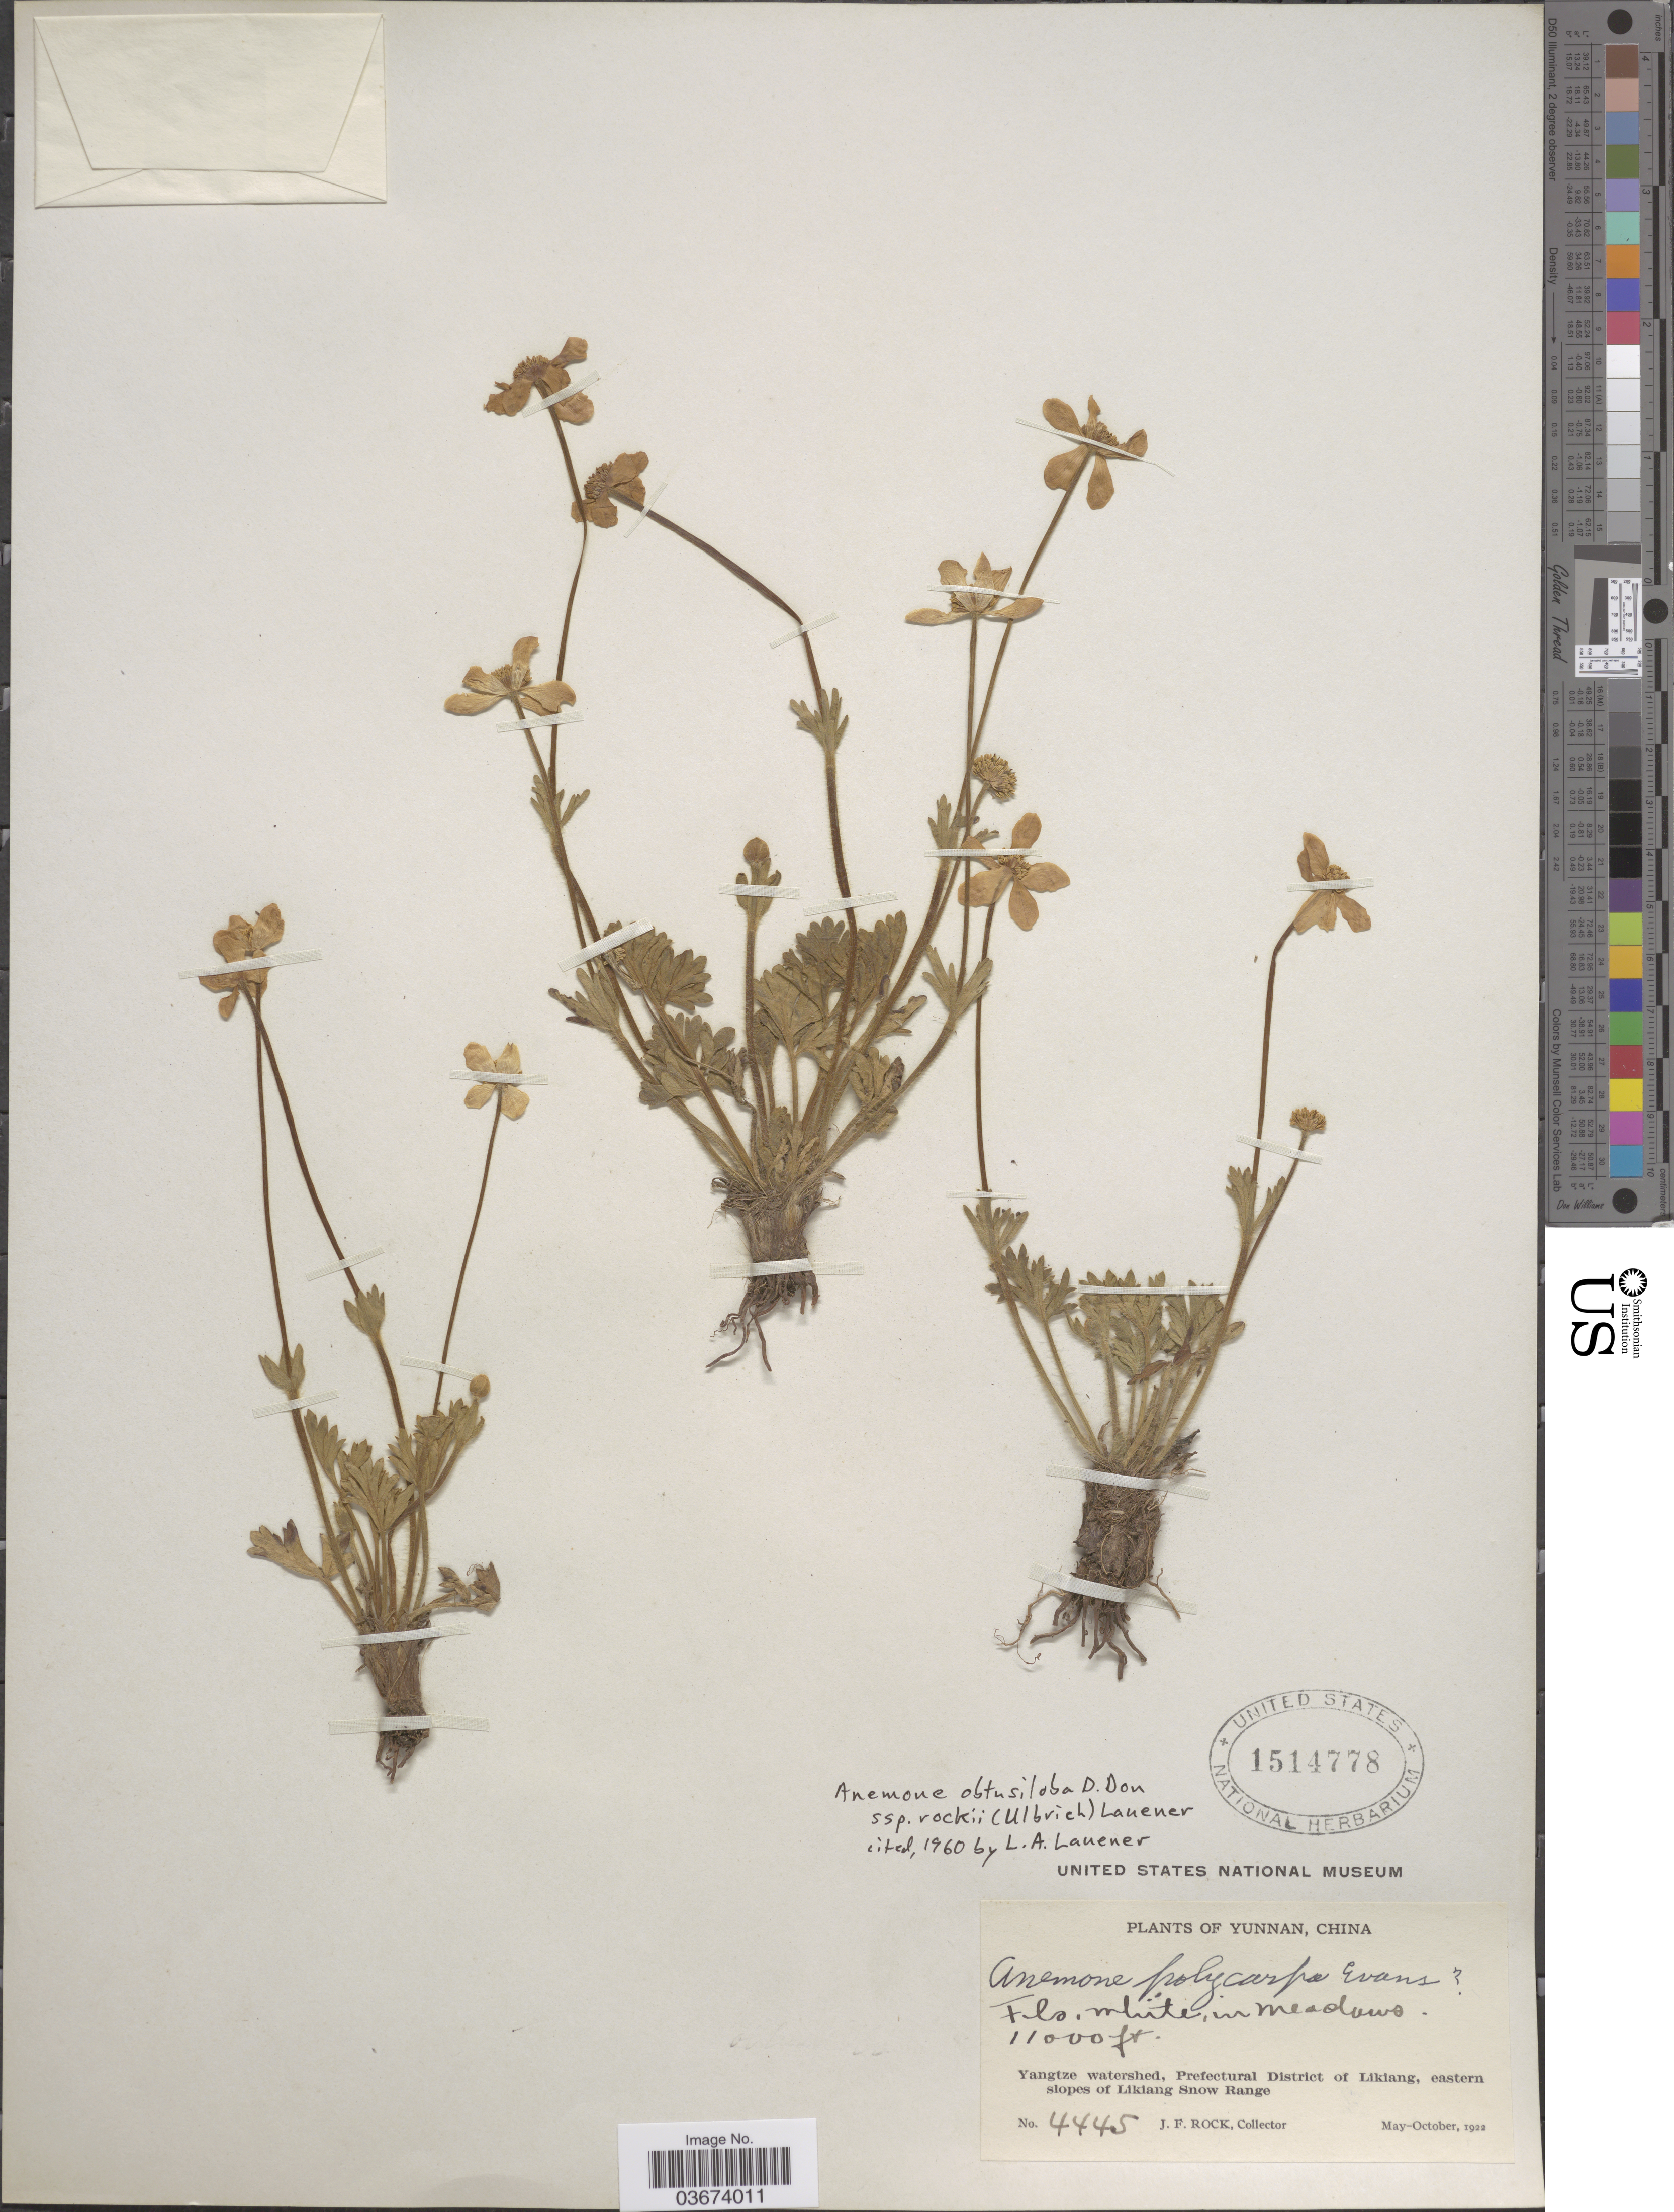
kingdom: Plantae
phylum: Tracheophyta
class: Magnoliopsida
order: Ranunculales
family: Ranunculaceae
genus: Anemone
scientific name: Anemone rockii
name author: Ulbr.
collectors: J. Rock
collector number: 4445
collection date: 1922-05/1922-10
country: China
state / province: Yunnan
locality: Yangtze watershed, Prefectural District of Likiang, eastern slopes of Likiang Snow Range.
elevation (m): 3353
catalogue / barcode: US 1514778